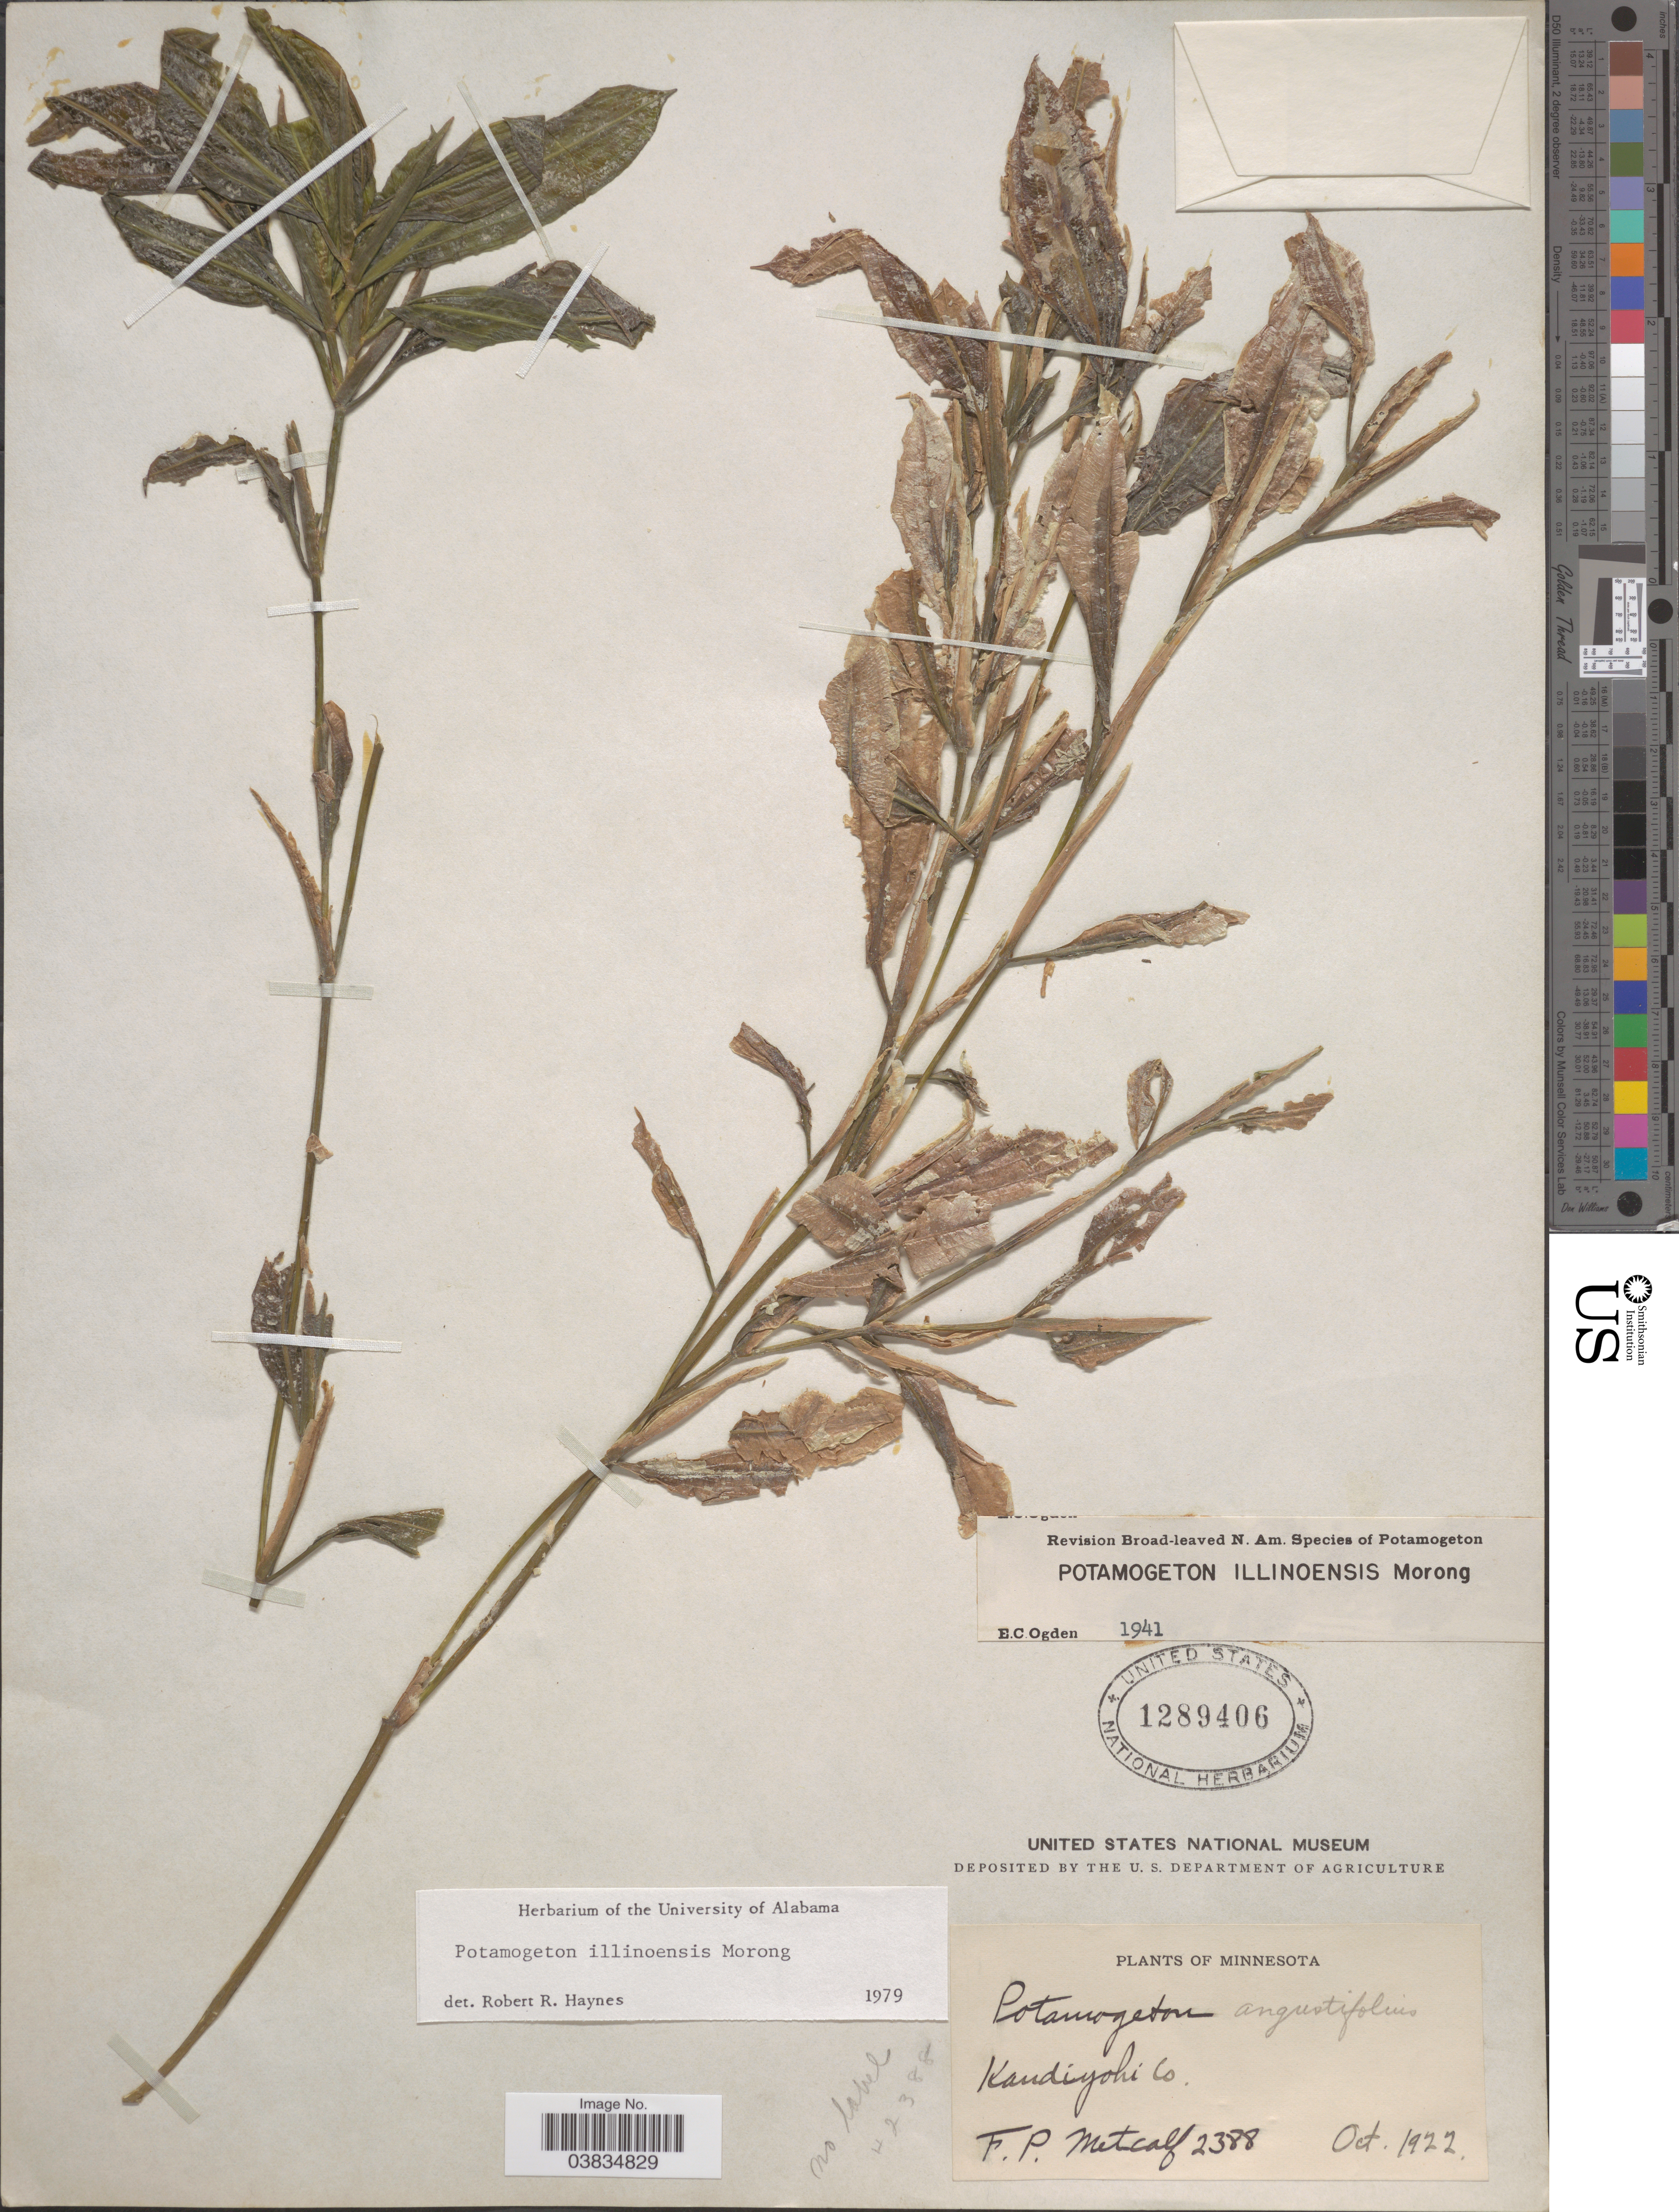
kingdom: Plantae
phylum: Tracheophyta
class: Liliopsida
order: Alismatales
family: Potamogetonaceae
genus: Potamogeton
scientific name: Potamogeton illinoensis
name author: Morong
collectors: F. Metcalf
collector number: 2388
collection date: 1922-10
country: United States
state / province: Minnesota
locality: Kandiyohi Co.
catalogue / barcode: US 1289406